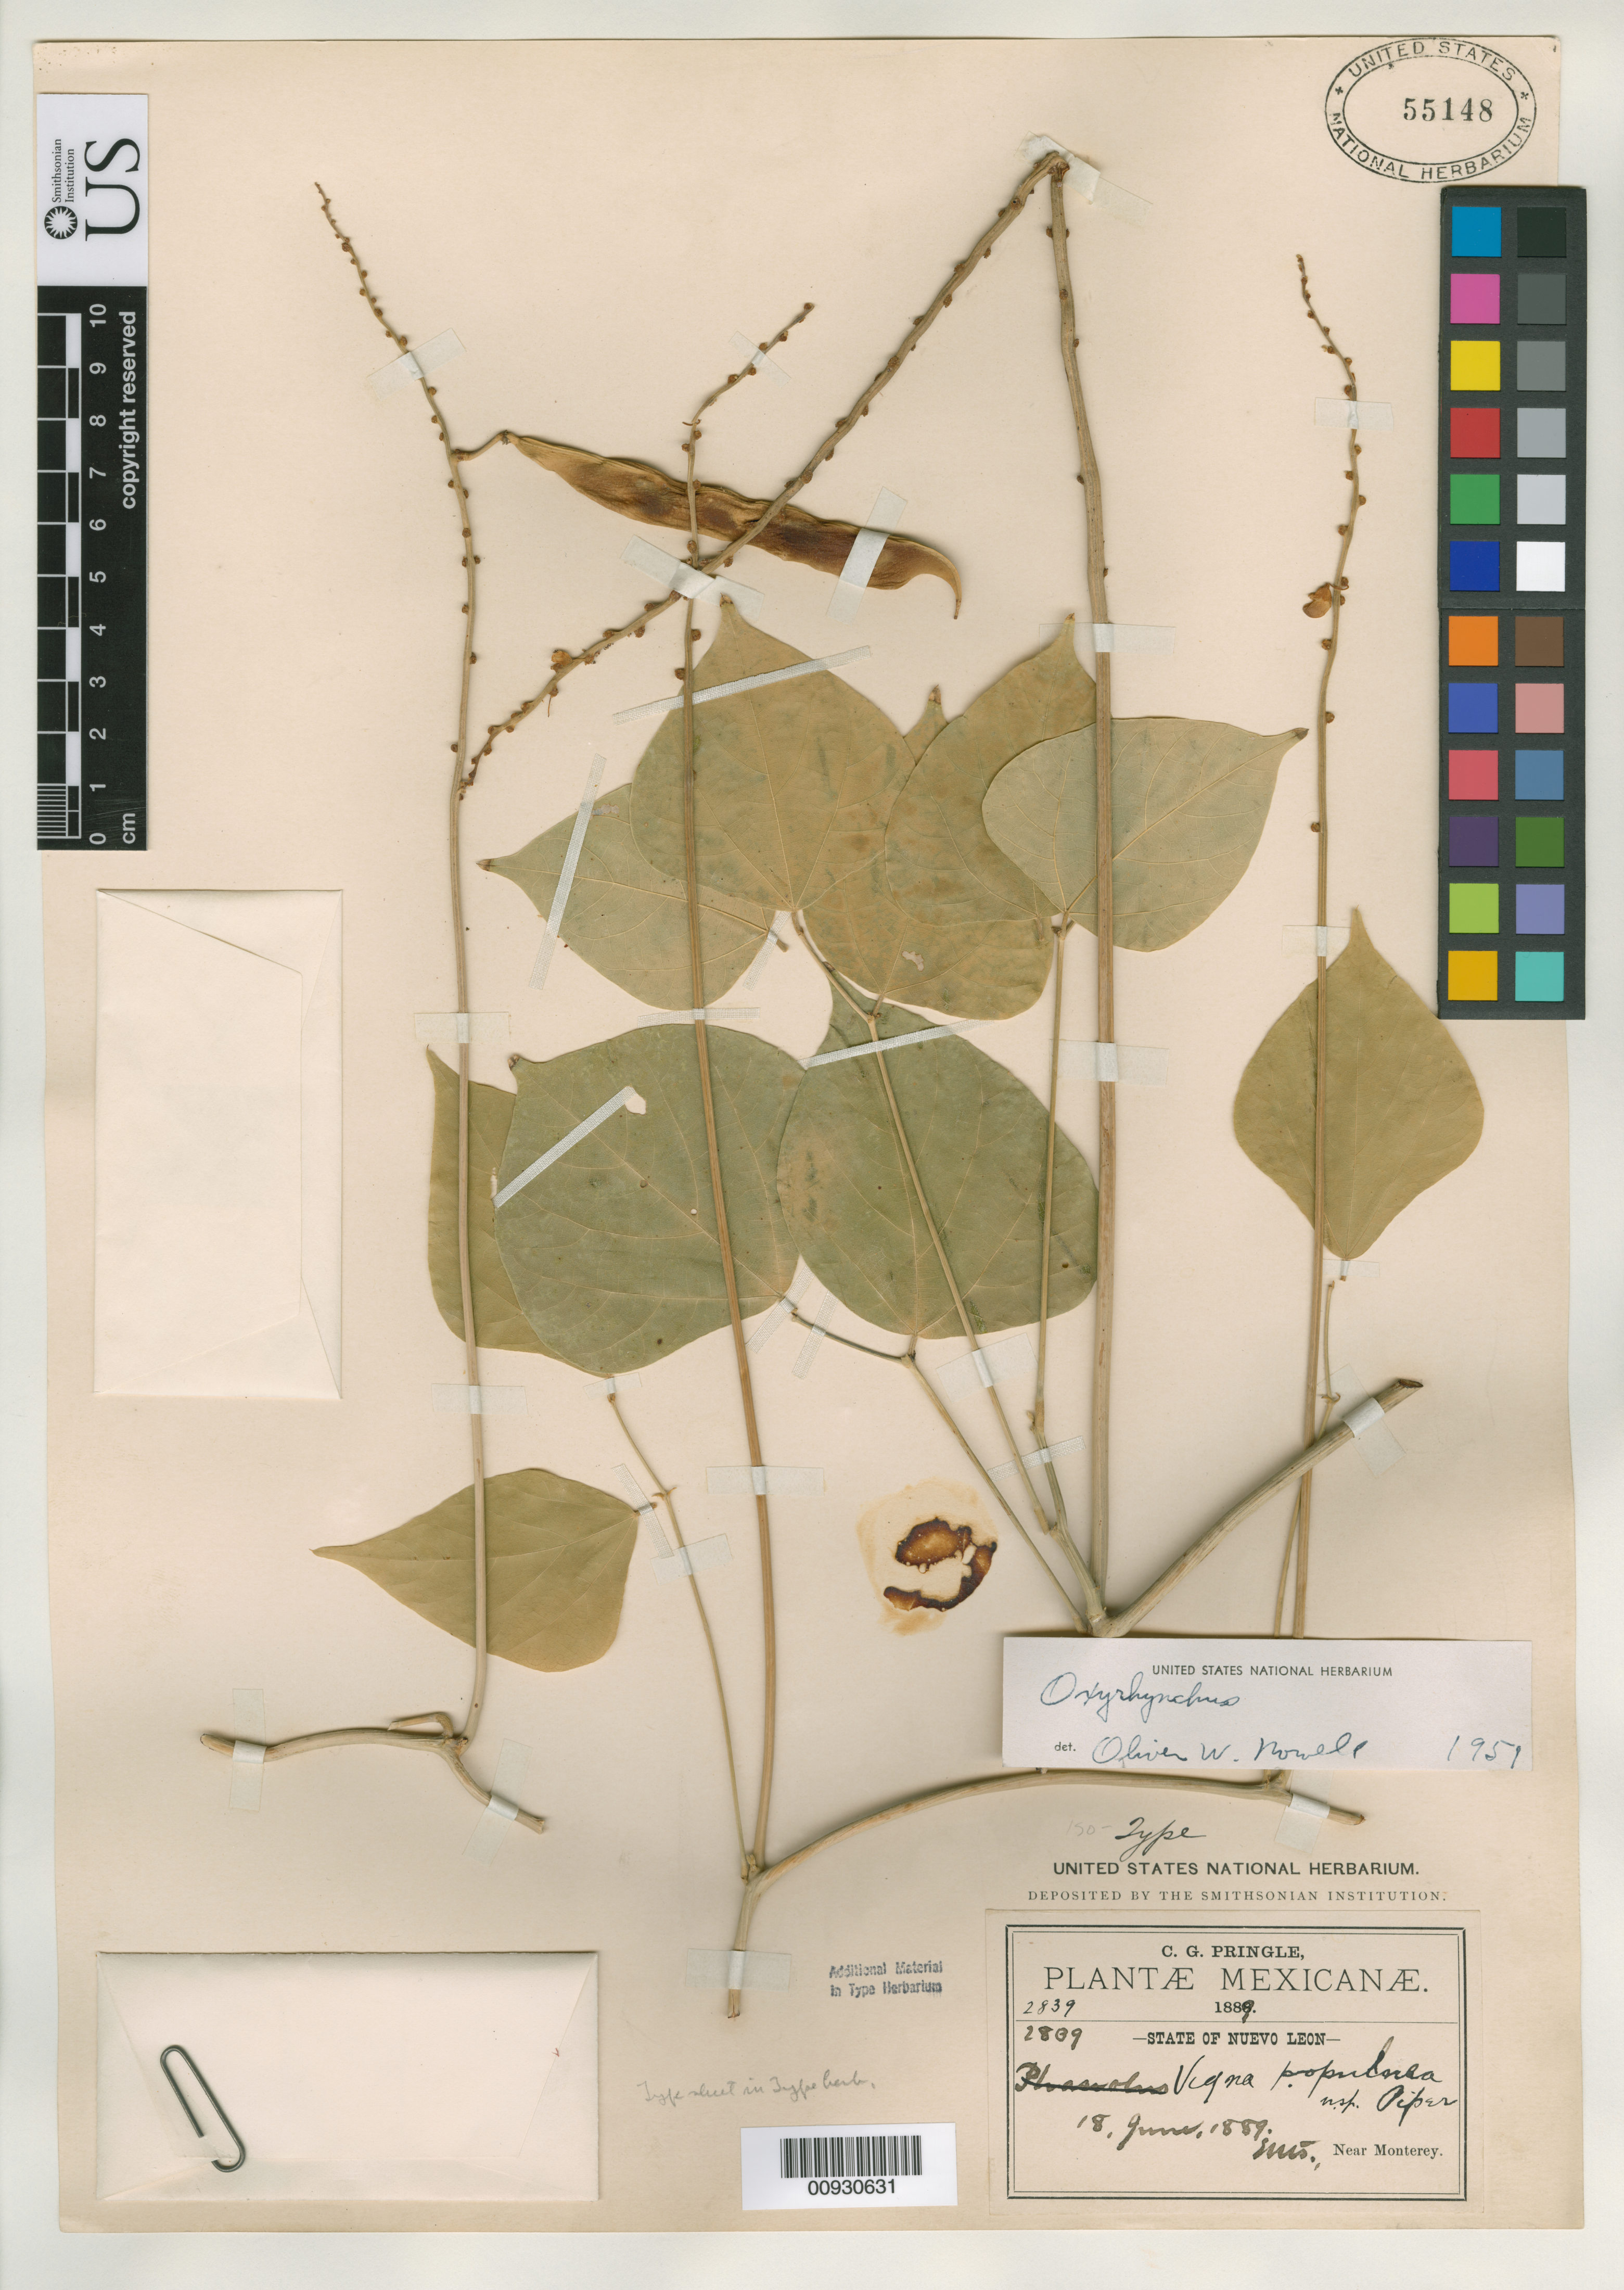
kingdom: Plantae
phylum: Tracheophyta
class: Magnoliopsida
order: Fabales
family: Fabaceae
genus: Vigna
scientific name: Vigna populnea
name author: Piper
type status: Isotype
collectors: C. G. Pringle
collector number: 2839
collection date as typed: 18 Jun 1889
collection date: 1889-06-18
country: Mexico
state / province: Nuevo León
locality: Near Monterey.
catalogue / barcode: US 55148